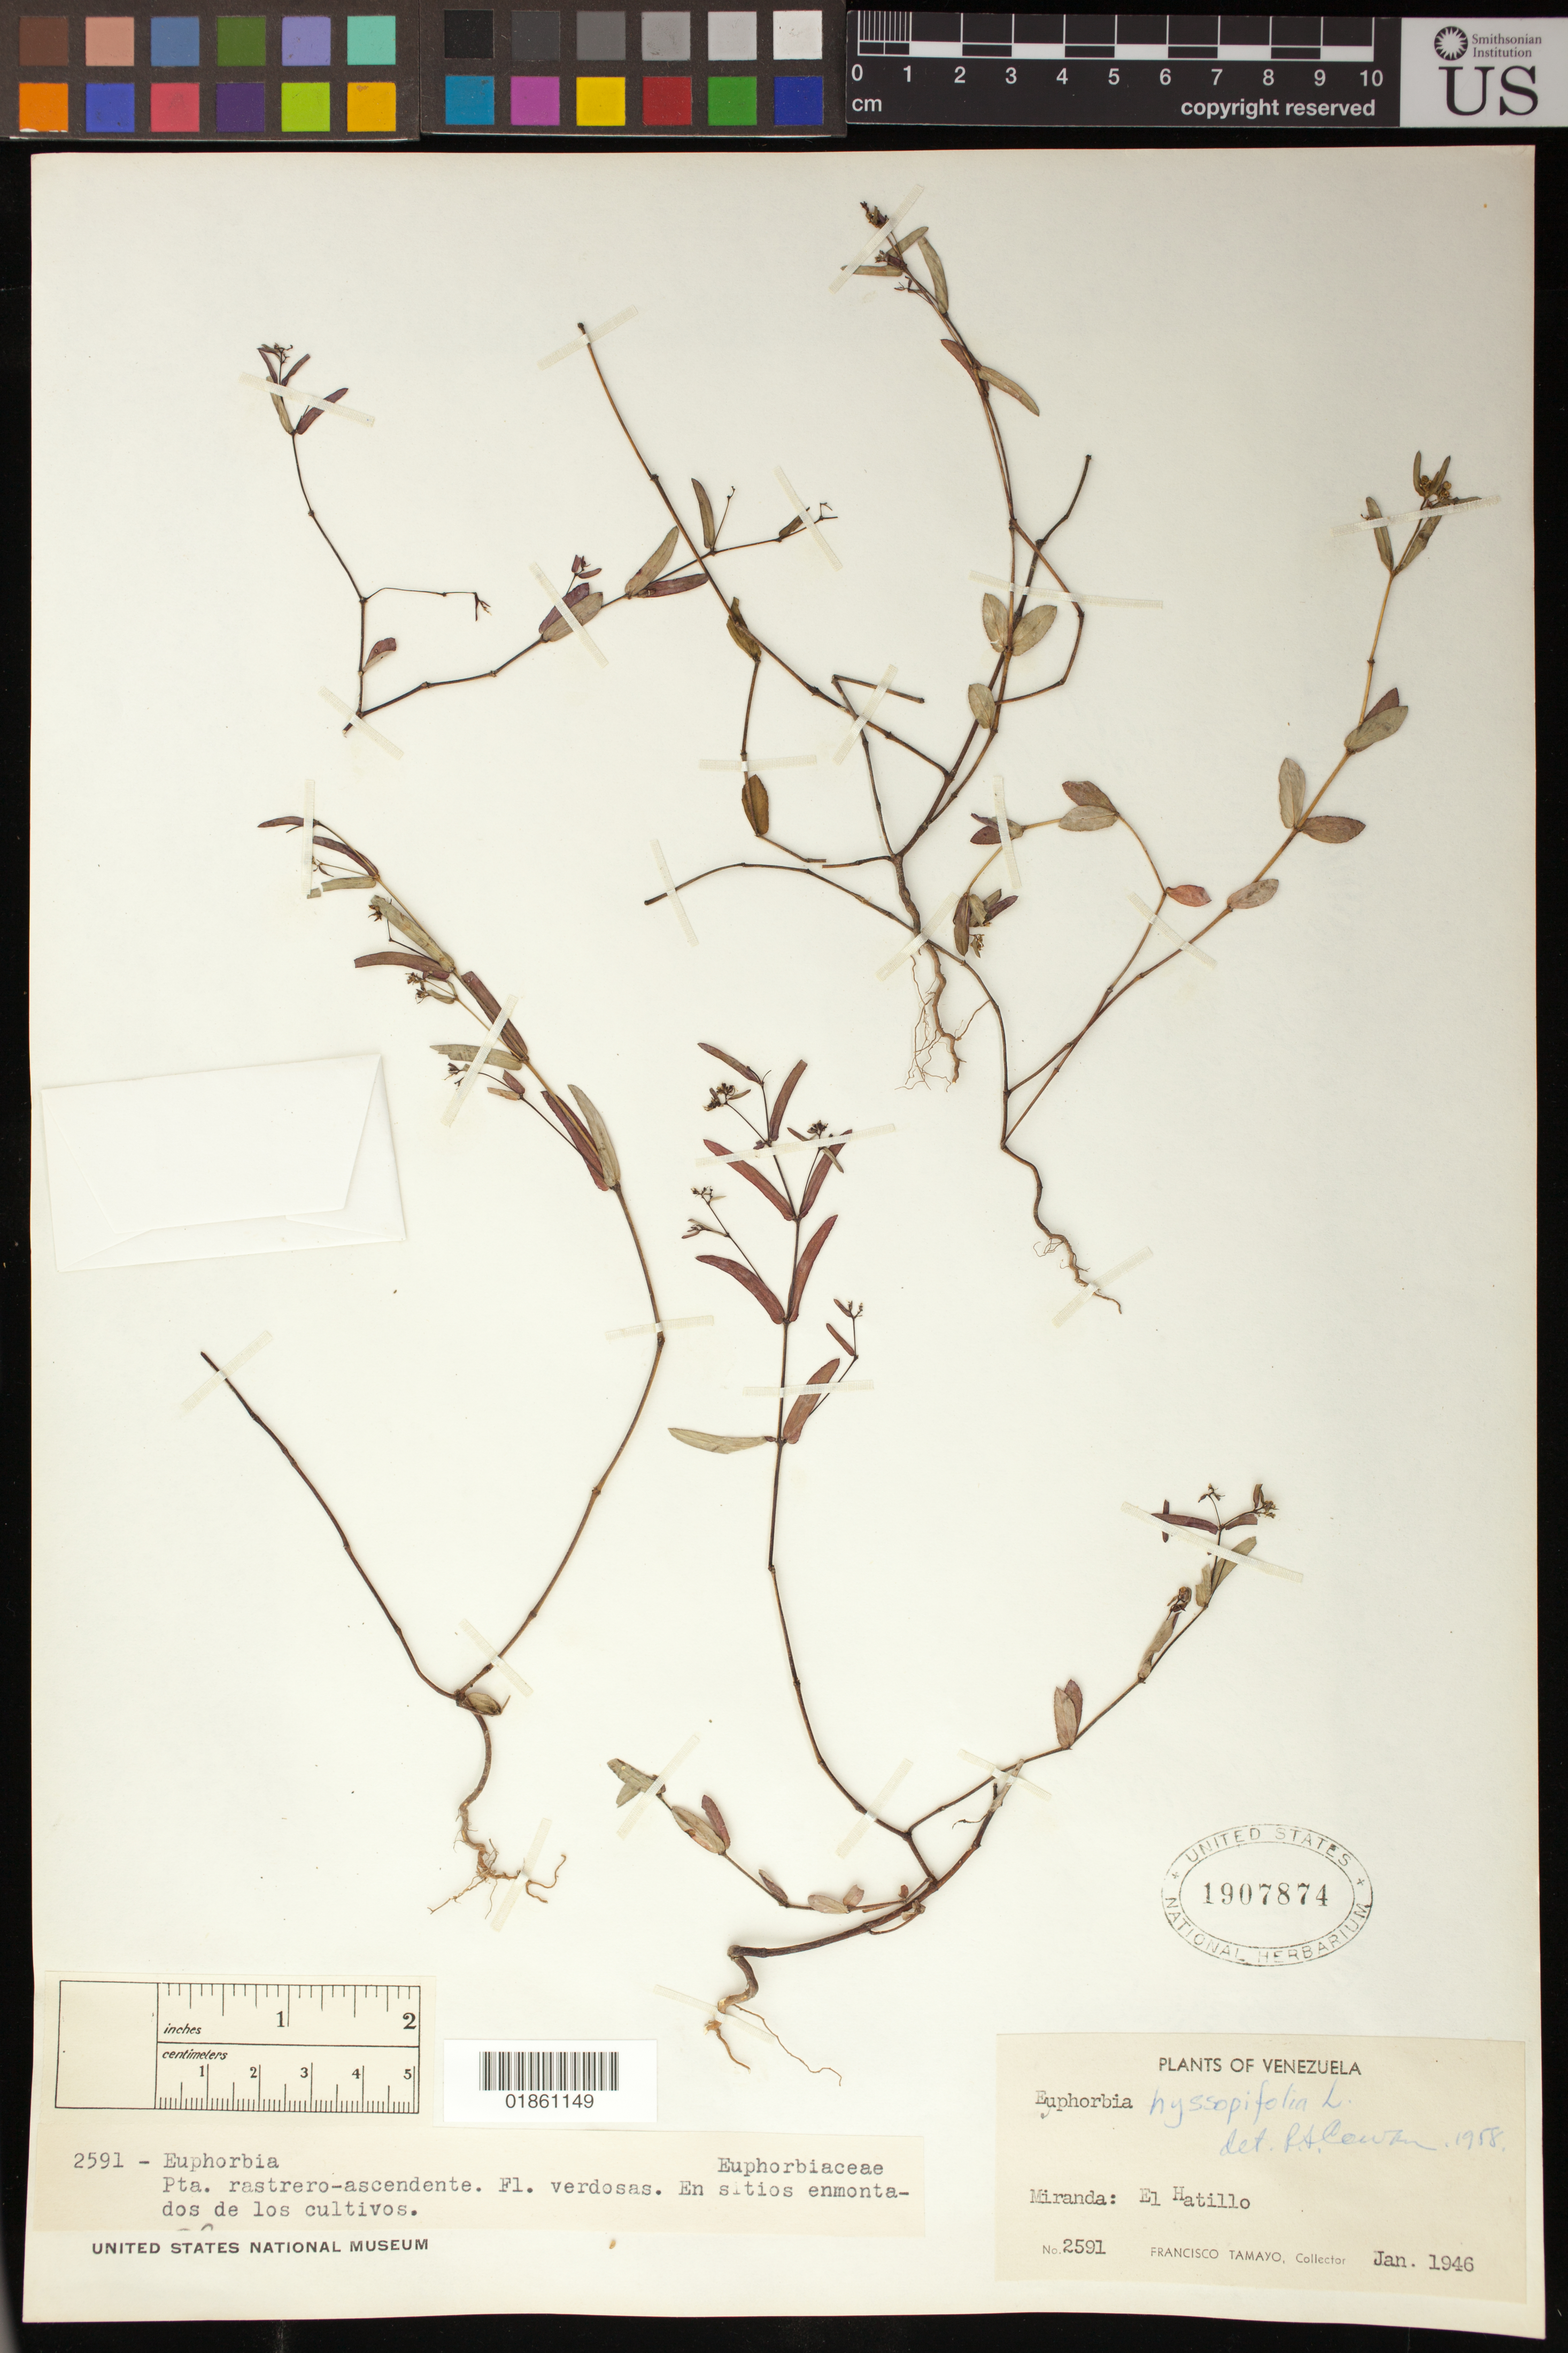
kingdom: Plantae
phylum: Tracheophyta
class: Magnoliopsida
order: Malpighiales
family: Euphorbiaceae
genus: Euphorbia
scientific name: Euphorbia hyssopifolia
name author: L.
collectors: F. Tamayo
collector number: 2591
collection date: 1946-01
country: Venezuela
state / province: Miranda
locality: El Hatillo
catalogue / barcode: US 1907874